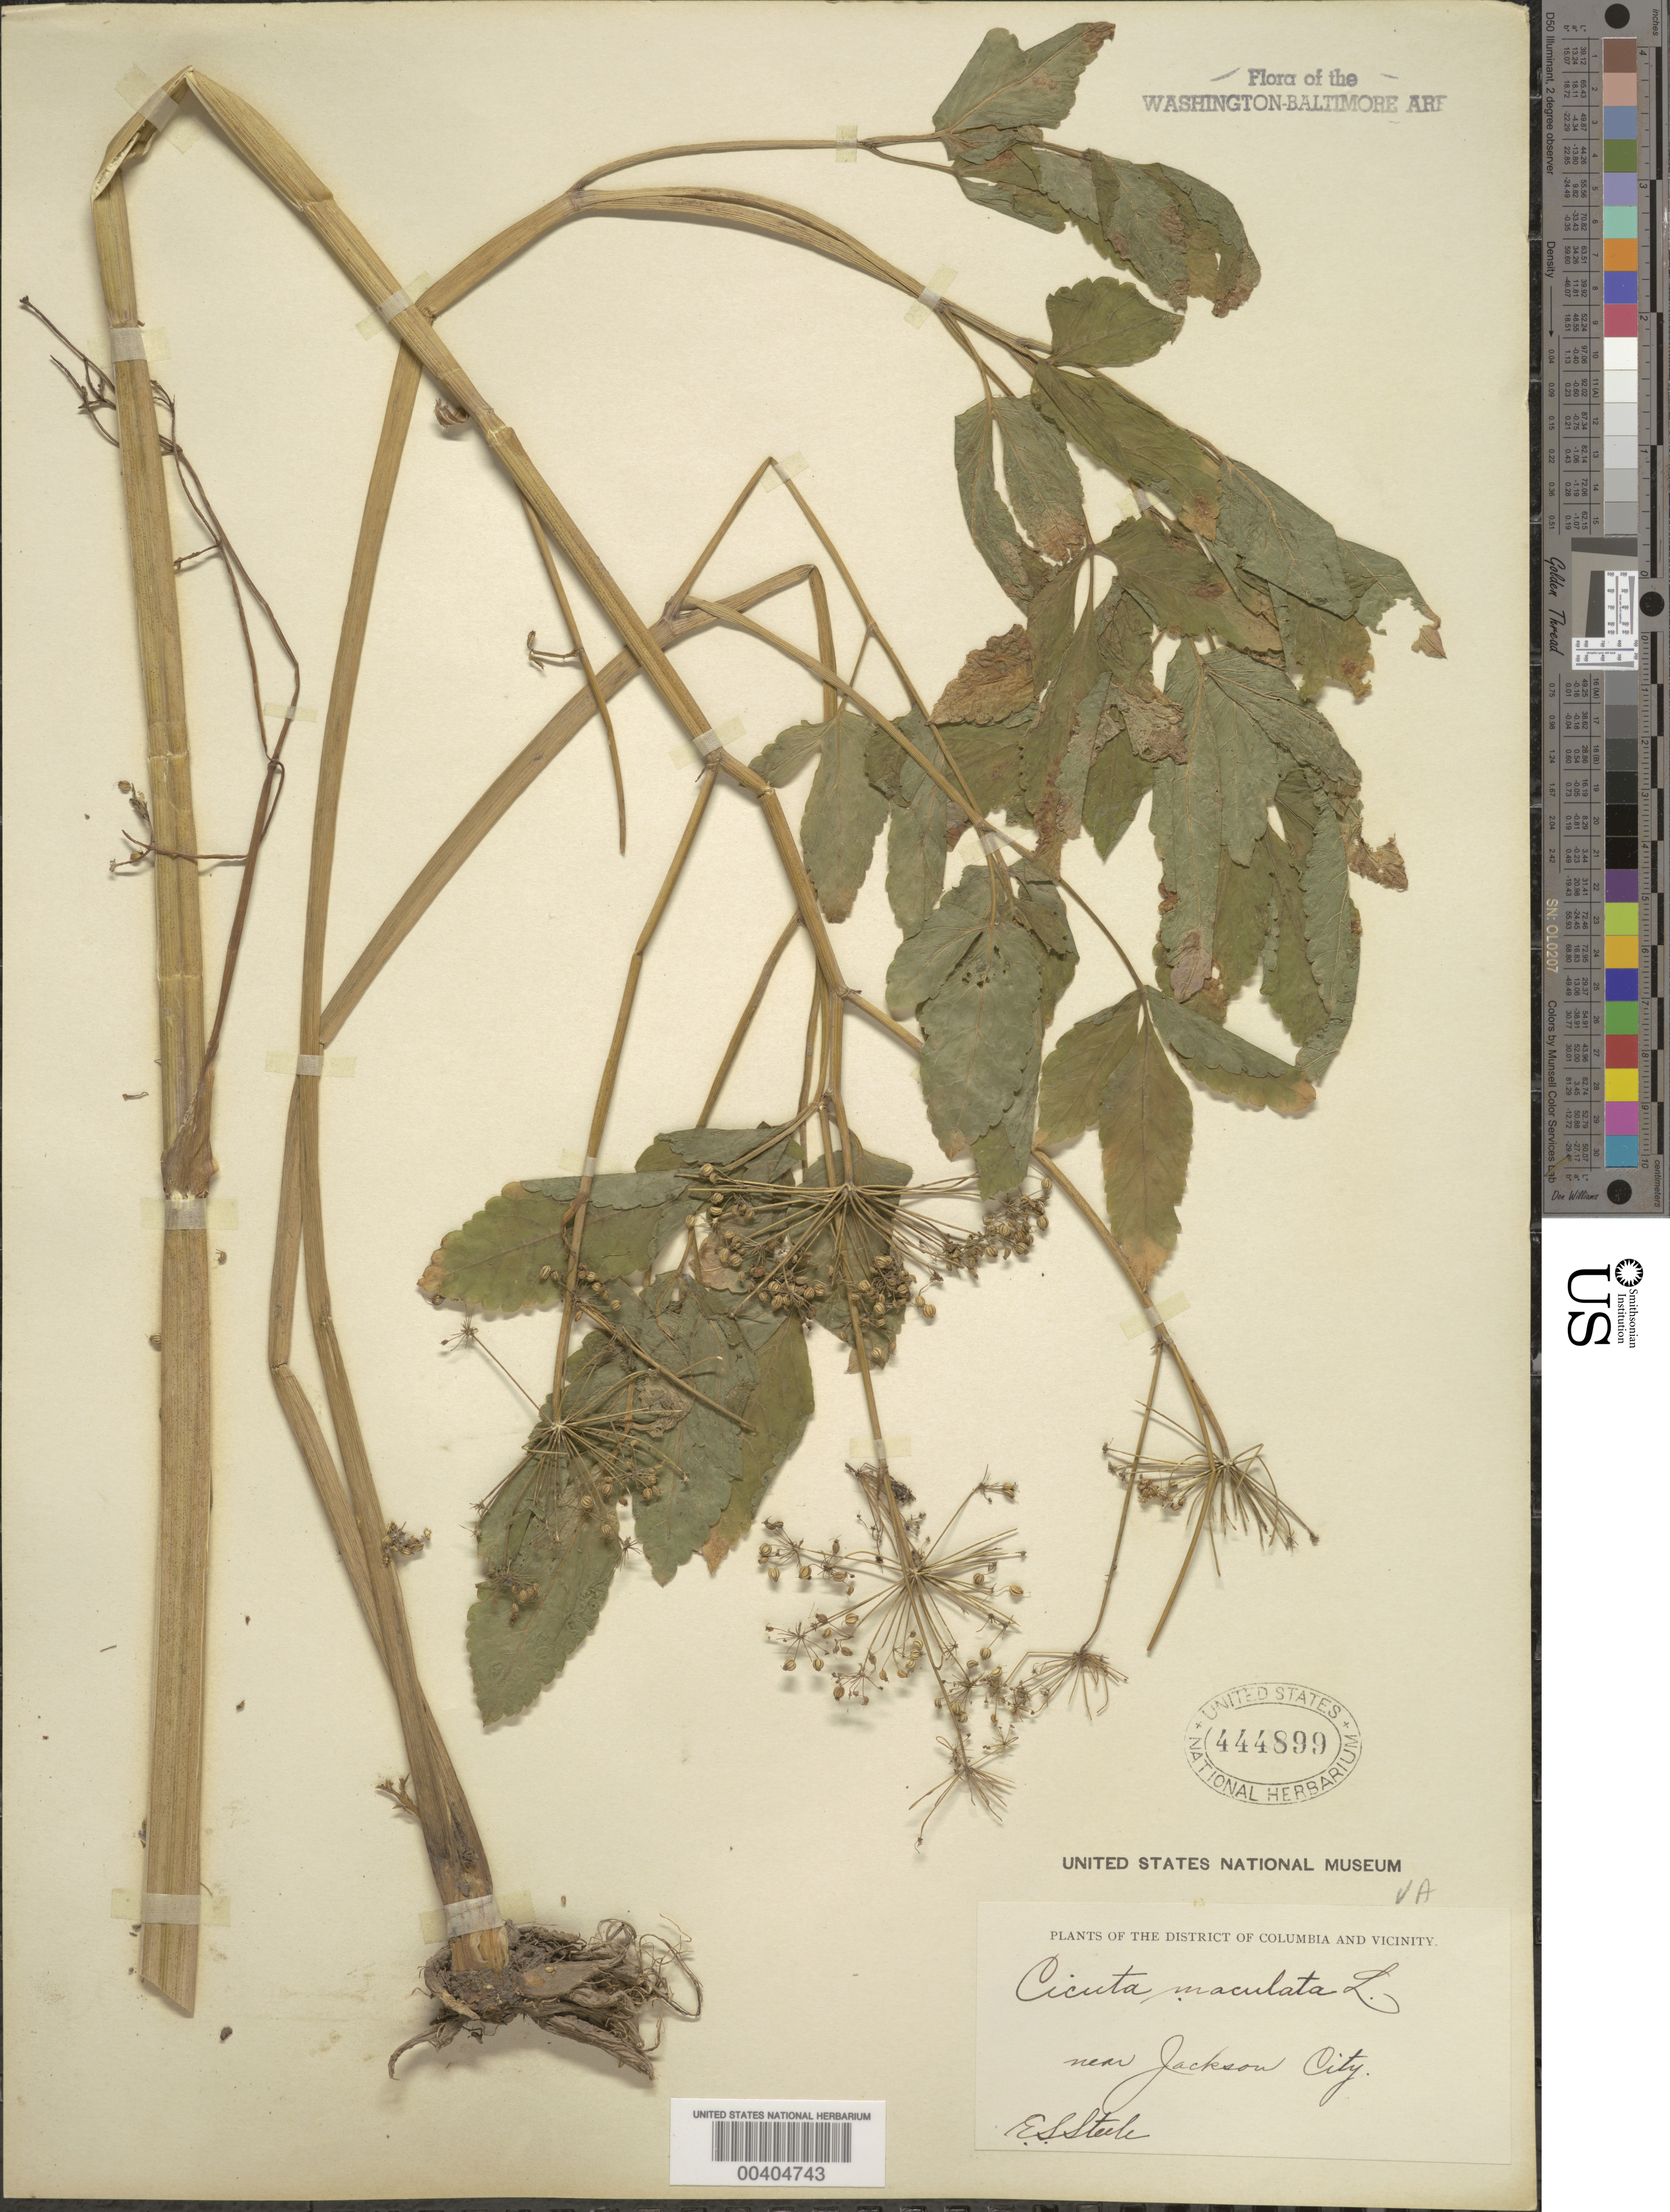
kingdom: Plantae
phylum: Tracheophyta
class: Magnoliopsida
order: Apiales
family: Apiaceae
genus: Cicuta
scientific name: Cicuta maculata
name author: L.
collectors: E. Steele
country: United States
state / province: Virginia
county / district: Arlington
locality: Near Jackson City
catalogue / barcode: US 444899